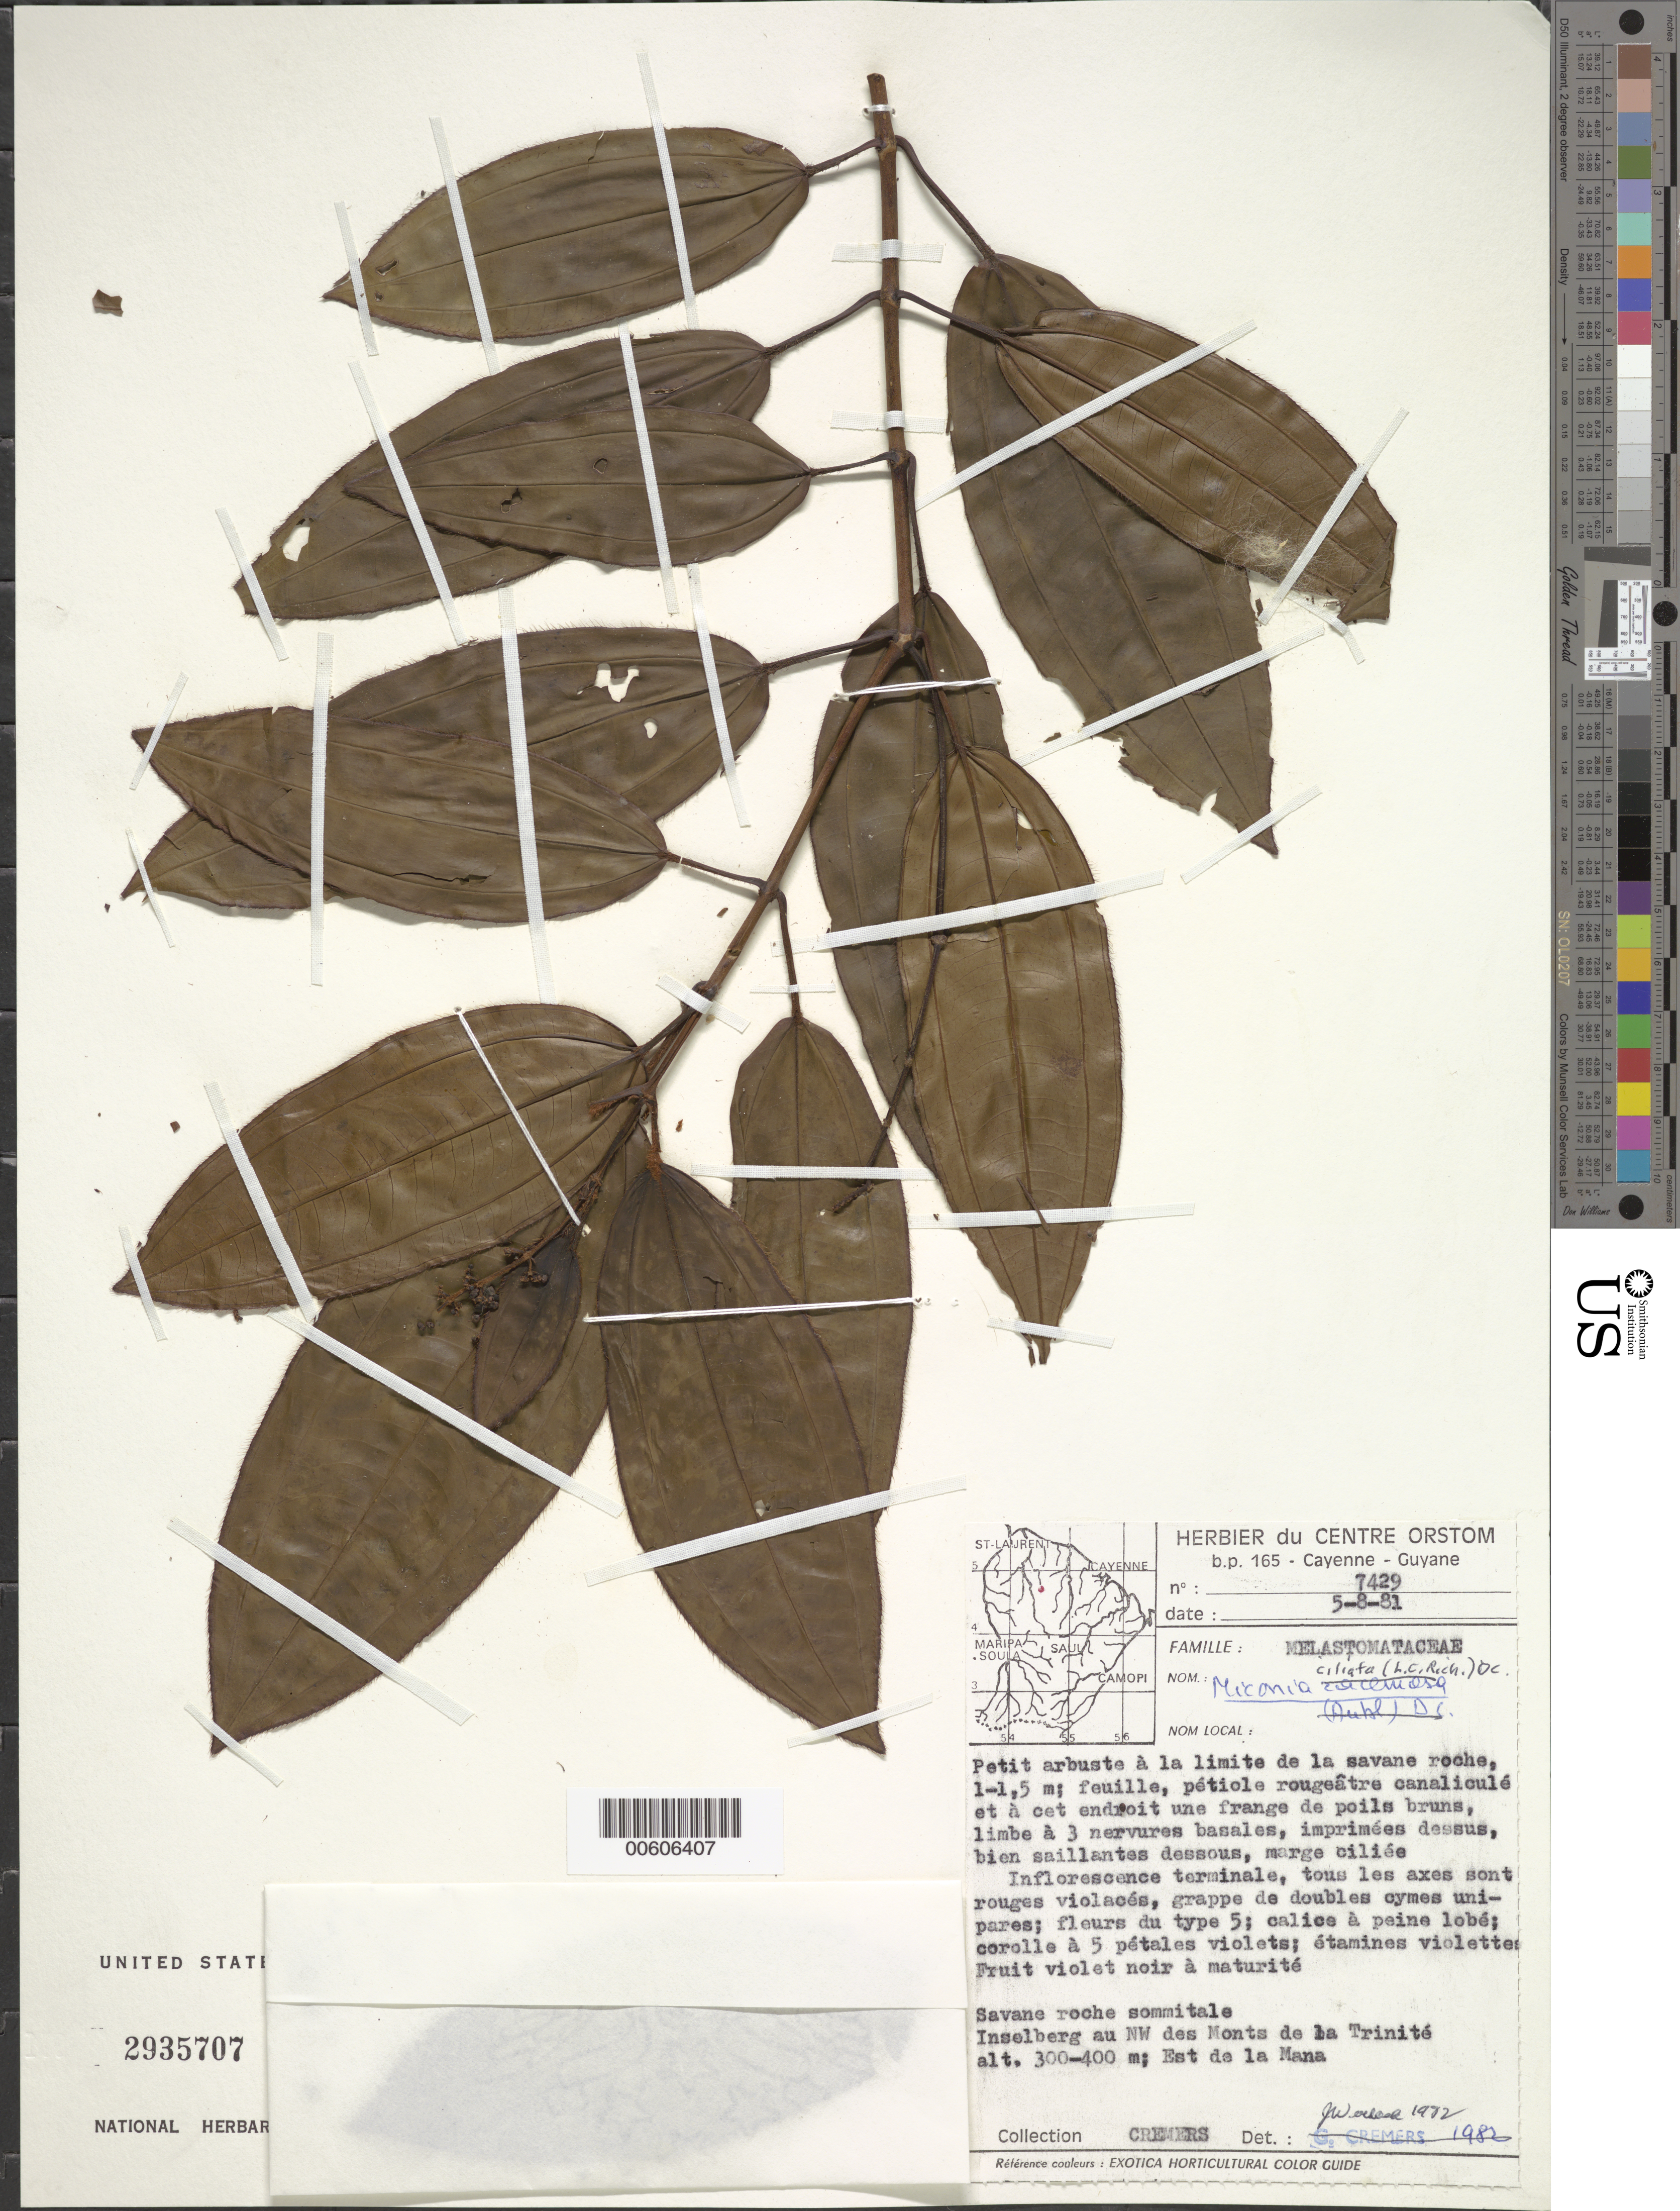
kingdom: Plantae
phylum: Tracheophyta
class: Magnoliopsida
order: Myrtales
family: Melastomataceae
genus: Miconia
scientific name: Miconia ciliata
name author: (Rich.) DC.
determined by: Wurdack, John J., (US), US (UNITED STATES)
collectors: G. Cremers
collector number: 7429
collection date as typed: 5-Aug-81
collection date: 1981-08-05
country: French Guiana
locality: Inselberg, NW de Monts de la Trinite, E of Mana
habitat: Savane roche sommitale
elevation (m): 300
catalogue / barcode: US 2935707